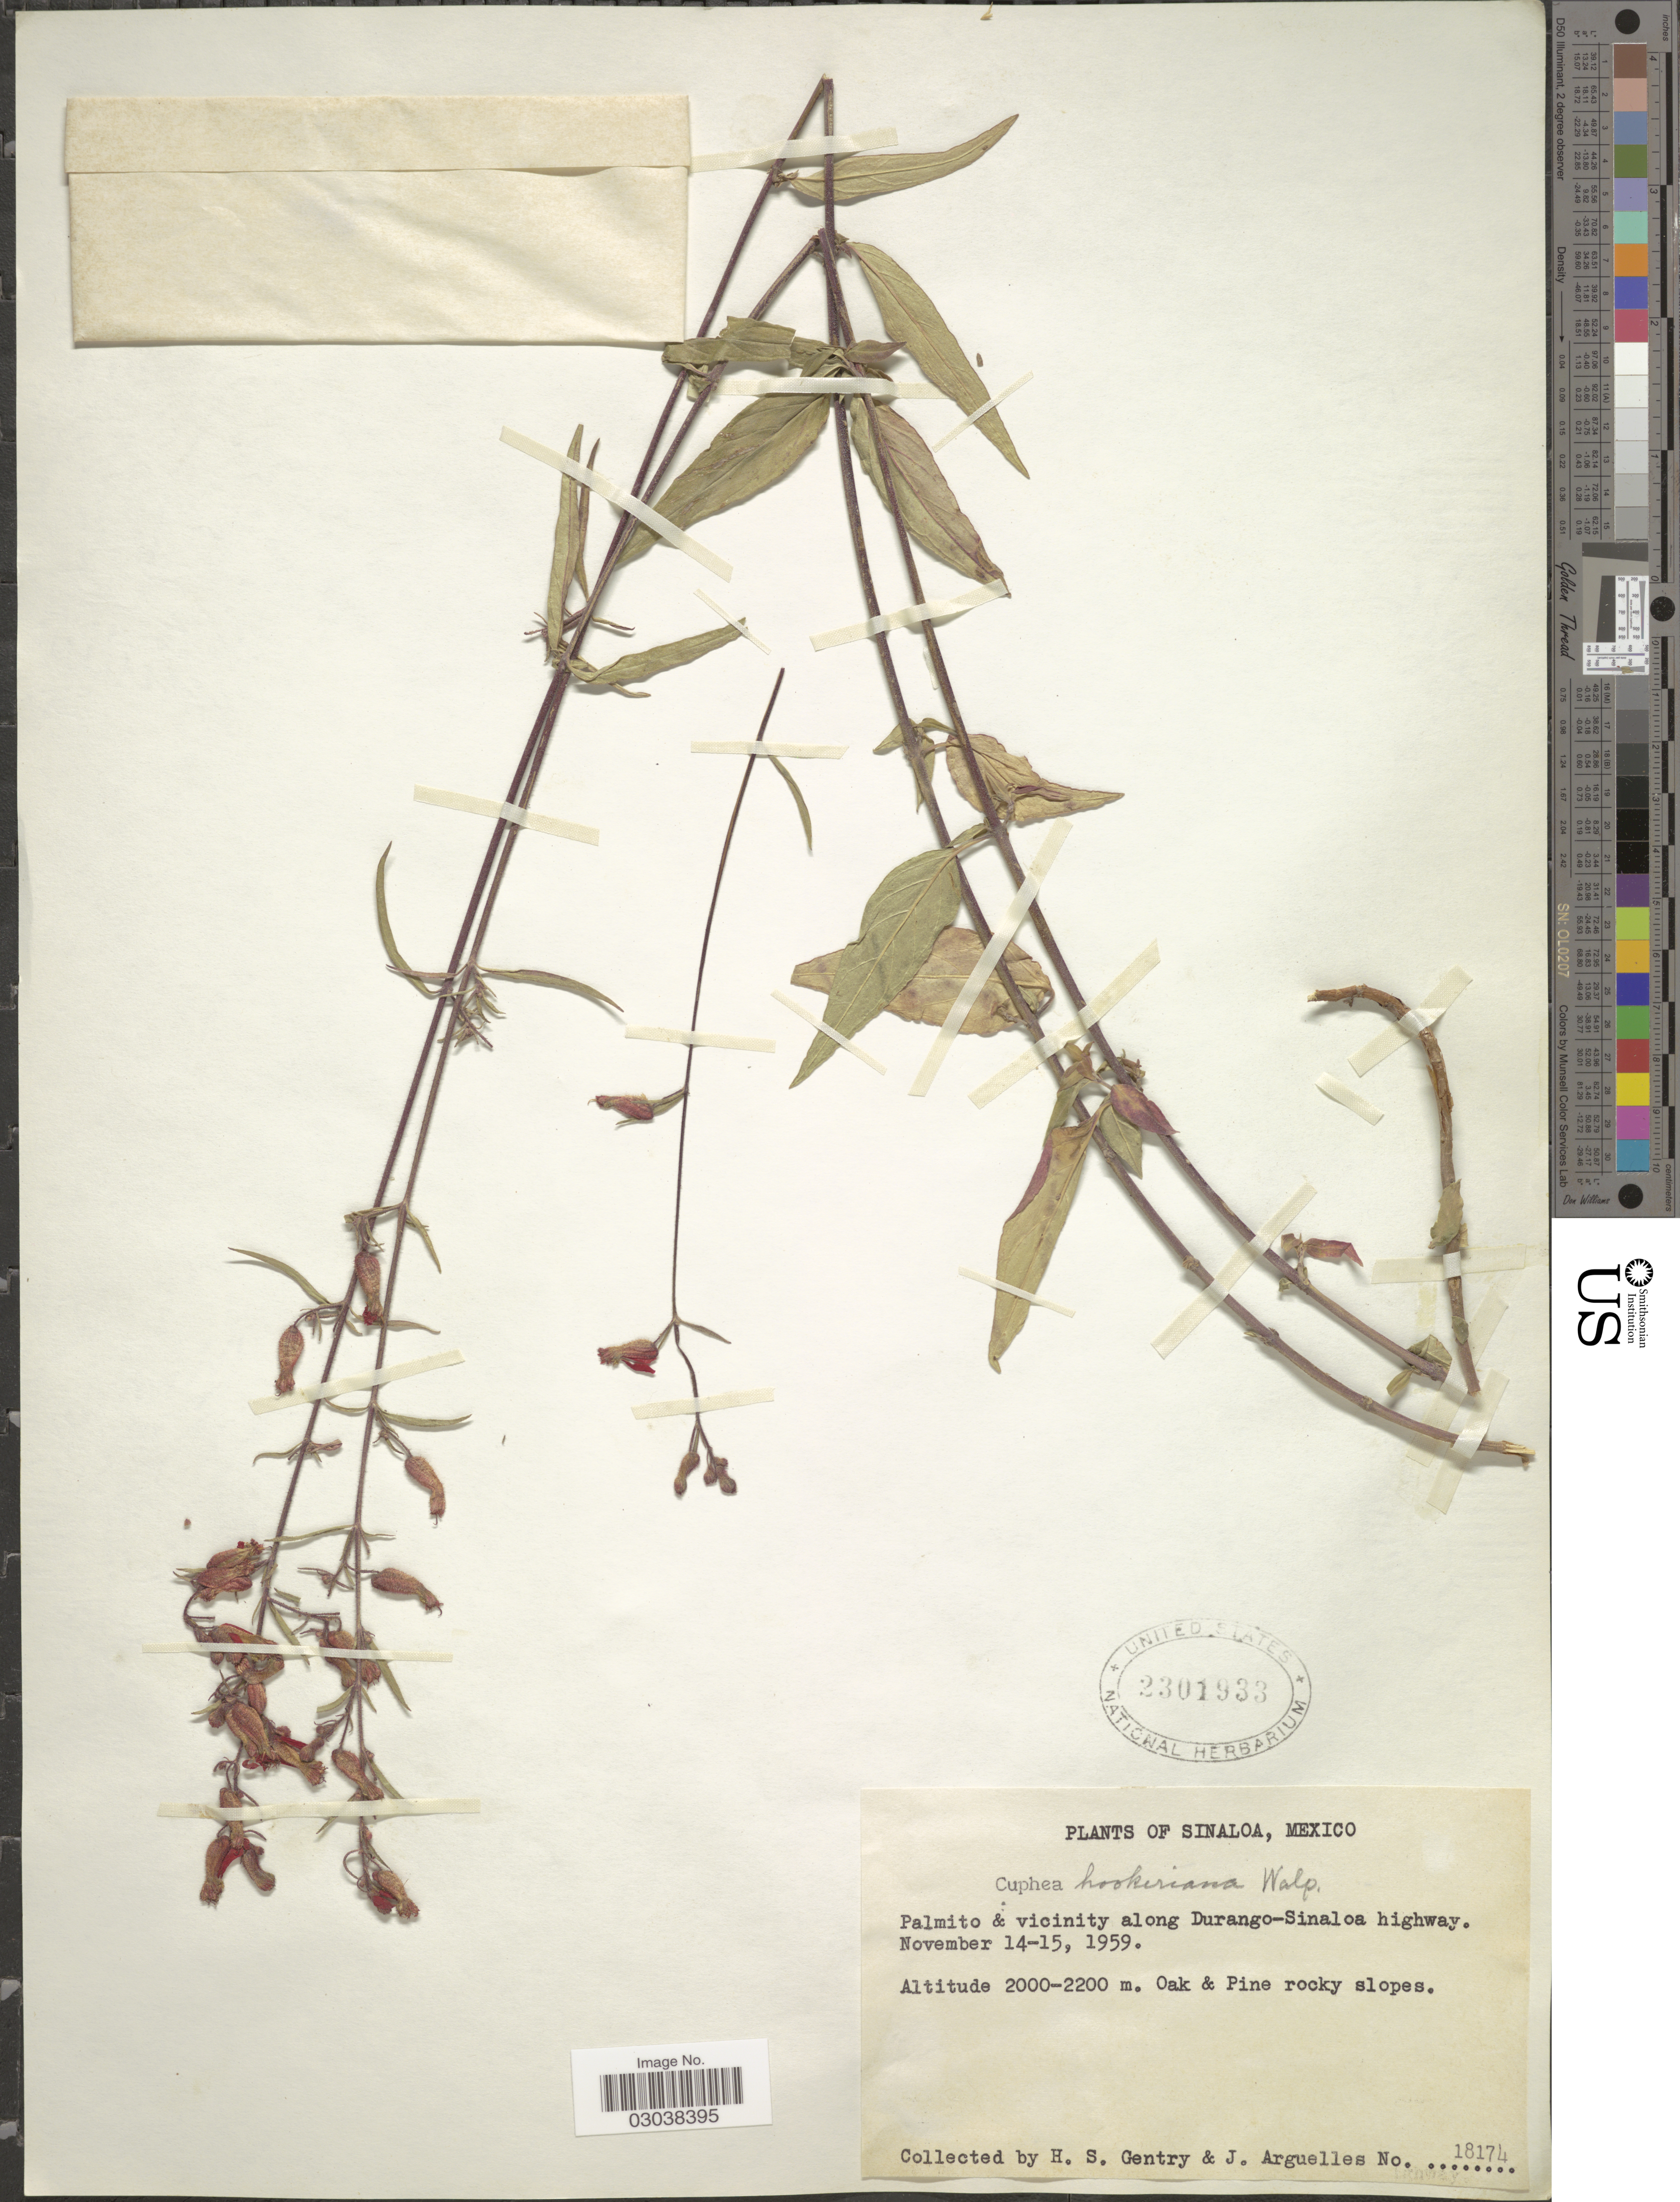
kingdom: Plantae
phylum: Tracheophyta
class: Magnoliopsida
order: Myrtales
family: Lythraceae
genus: Cuphea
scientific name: Cuphea hookeriana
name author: Walp.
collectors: H. S. Gentry & J. Arguelles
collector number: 18174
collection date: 1959-11-14/1959-11-15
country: Mexico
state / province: Sinaloa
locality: Palmito & vicinity along Durango-Sinaloa highway.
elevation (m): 2000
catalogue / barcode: US 2301933